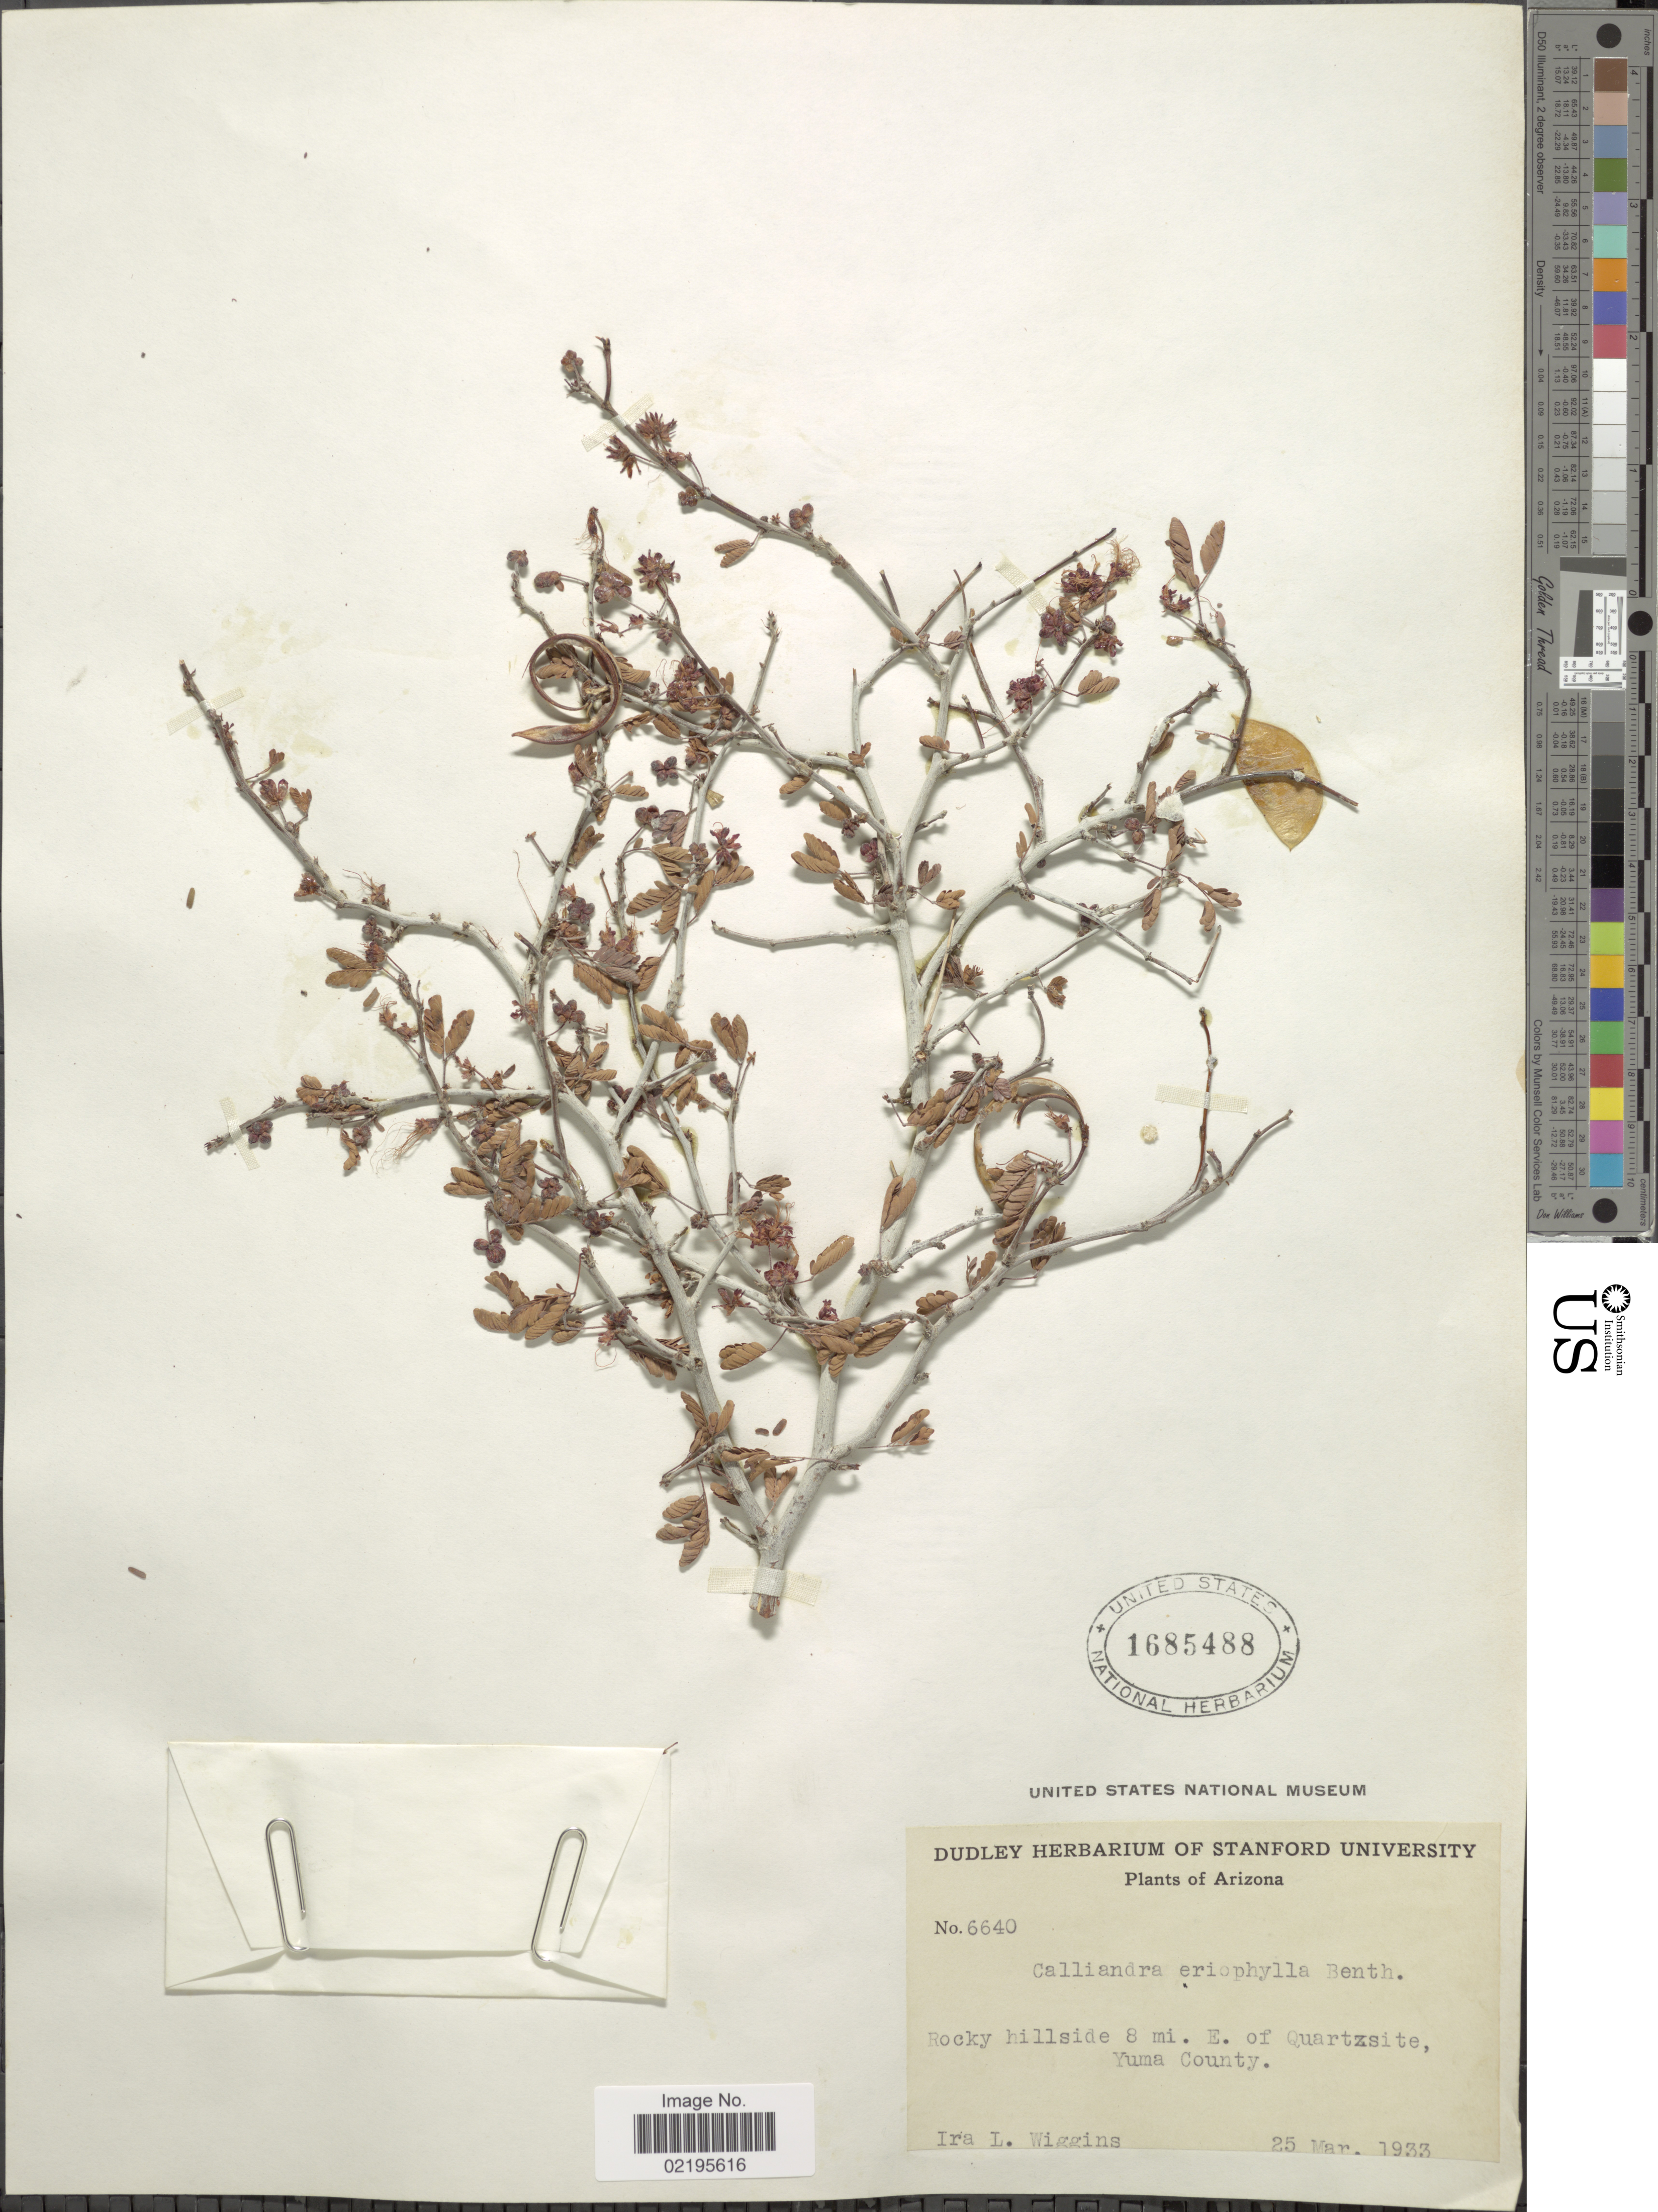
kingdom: Plantae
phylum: Tracheophyta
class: Magnoliopsida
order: Fabales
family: Fabaceae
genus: Calliandra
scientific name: Calliandra eriophylla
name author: Benth.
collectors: I. L. Wiggins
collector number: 6640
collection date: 1933-03-25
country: United States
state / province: Arizona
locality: Rocky hillside 8 mi. E of Quartzsite, Yuma County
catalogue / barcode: US 1685488